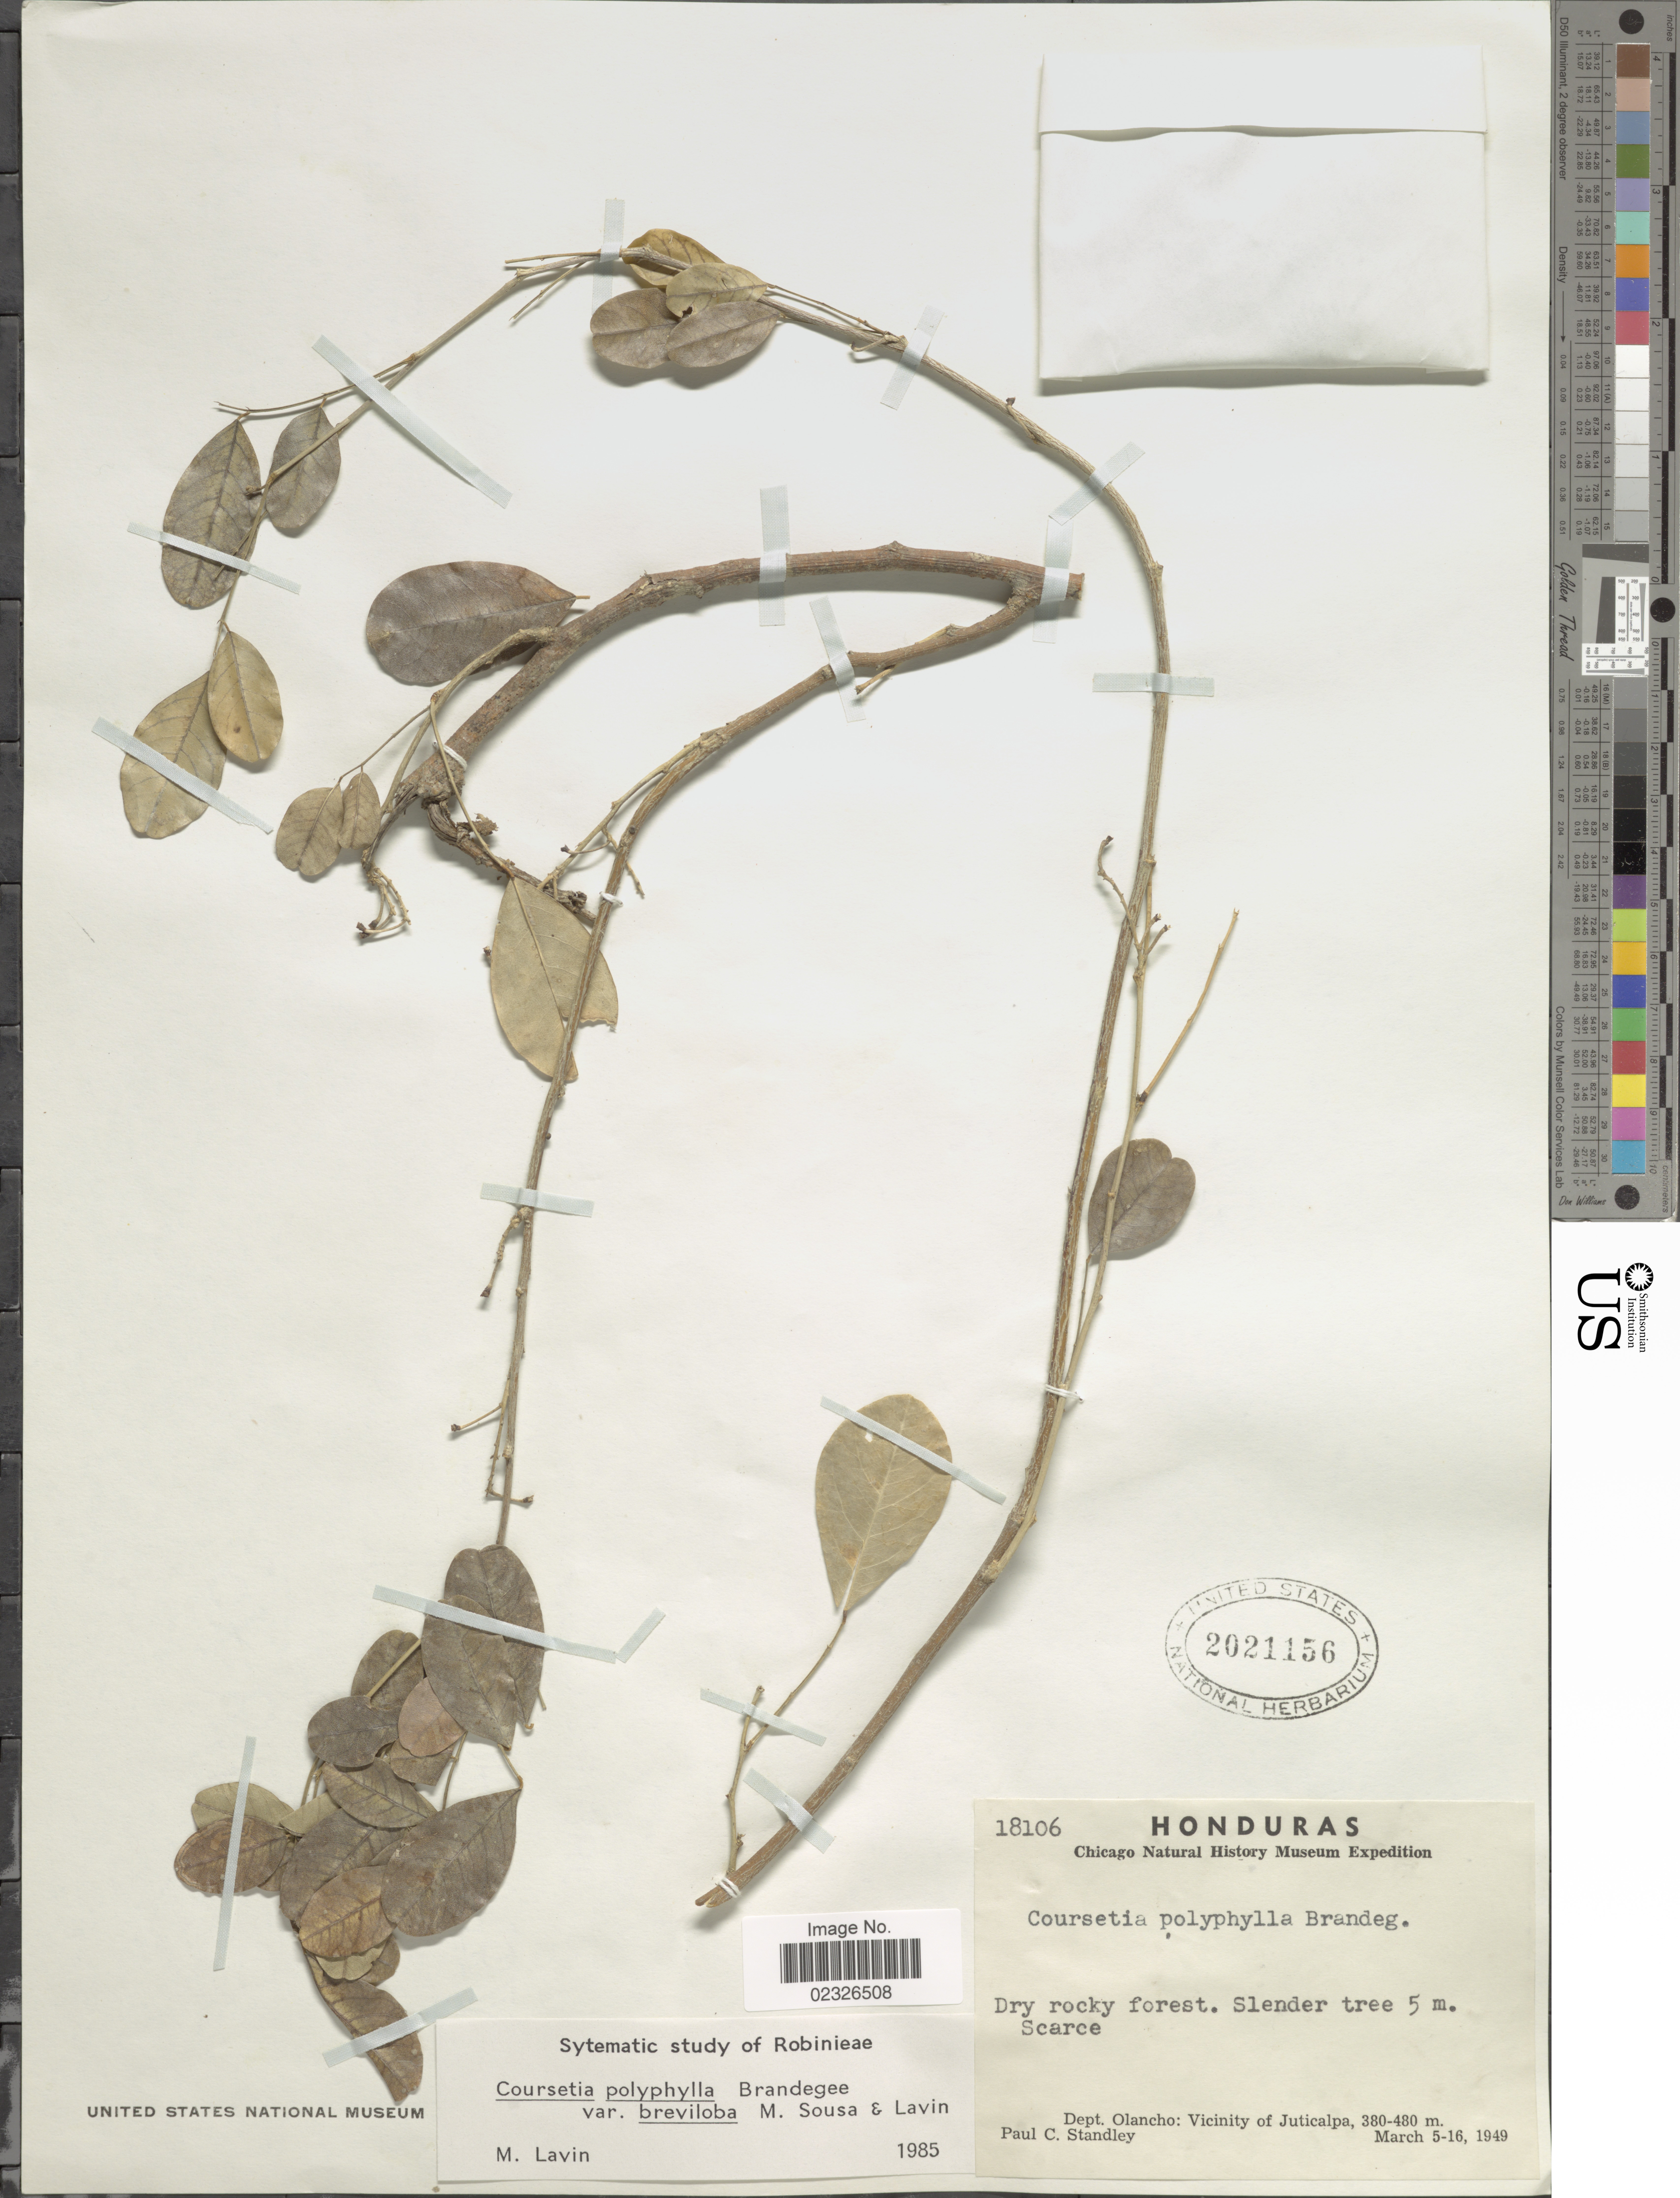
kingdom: Plantae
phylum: Tracheophyta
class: Magnoliopsida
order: Fabales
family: Fabaceae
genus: Coursetia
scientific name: Coursetia polyphylla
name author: Brandegee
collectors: P. C. Standley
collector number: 18106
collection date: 1949-03-05/1949-03-16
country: Honduras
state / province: Olancho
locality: Dept. Olancho: Vicinity of Juticalpa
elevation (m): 380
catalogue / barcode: US 2021156